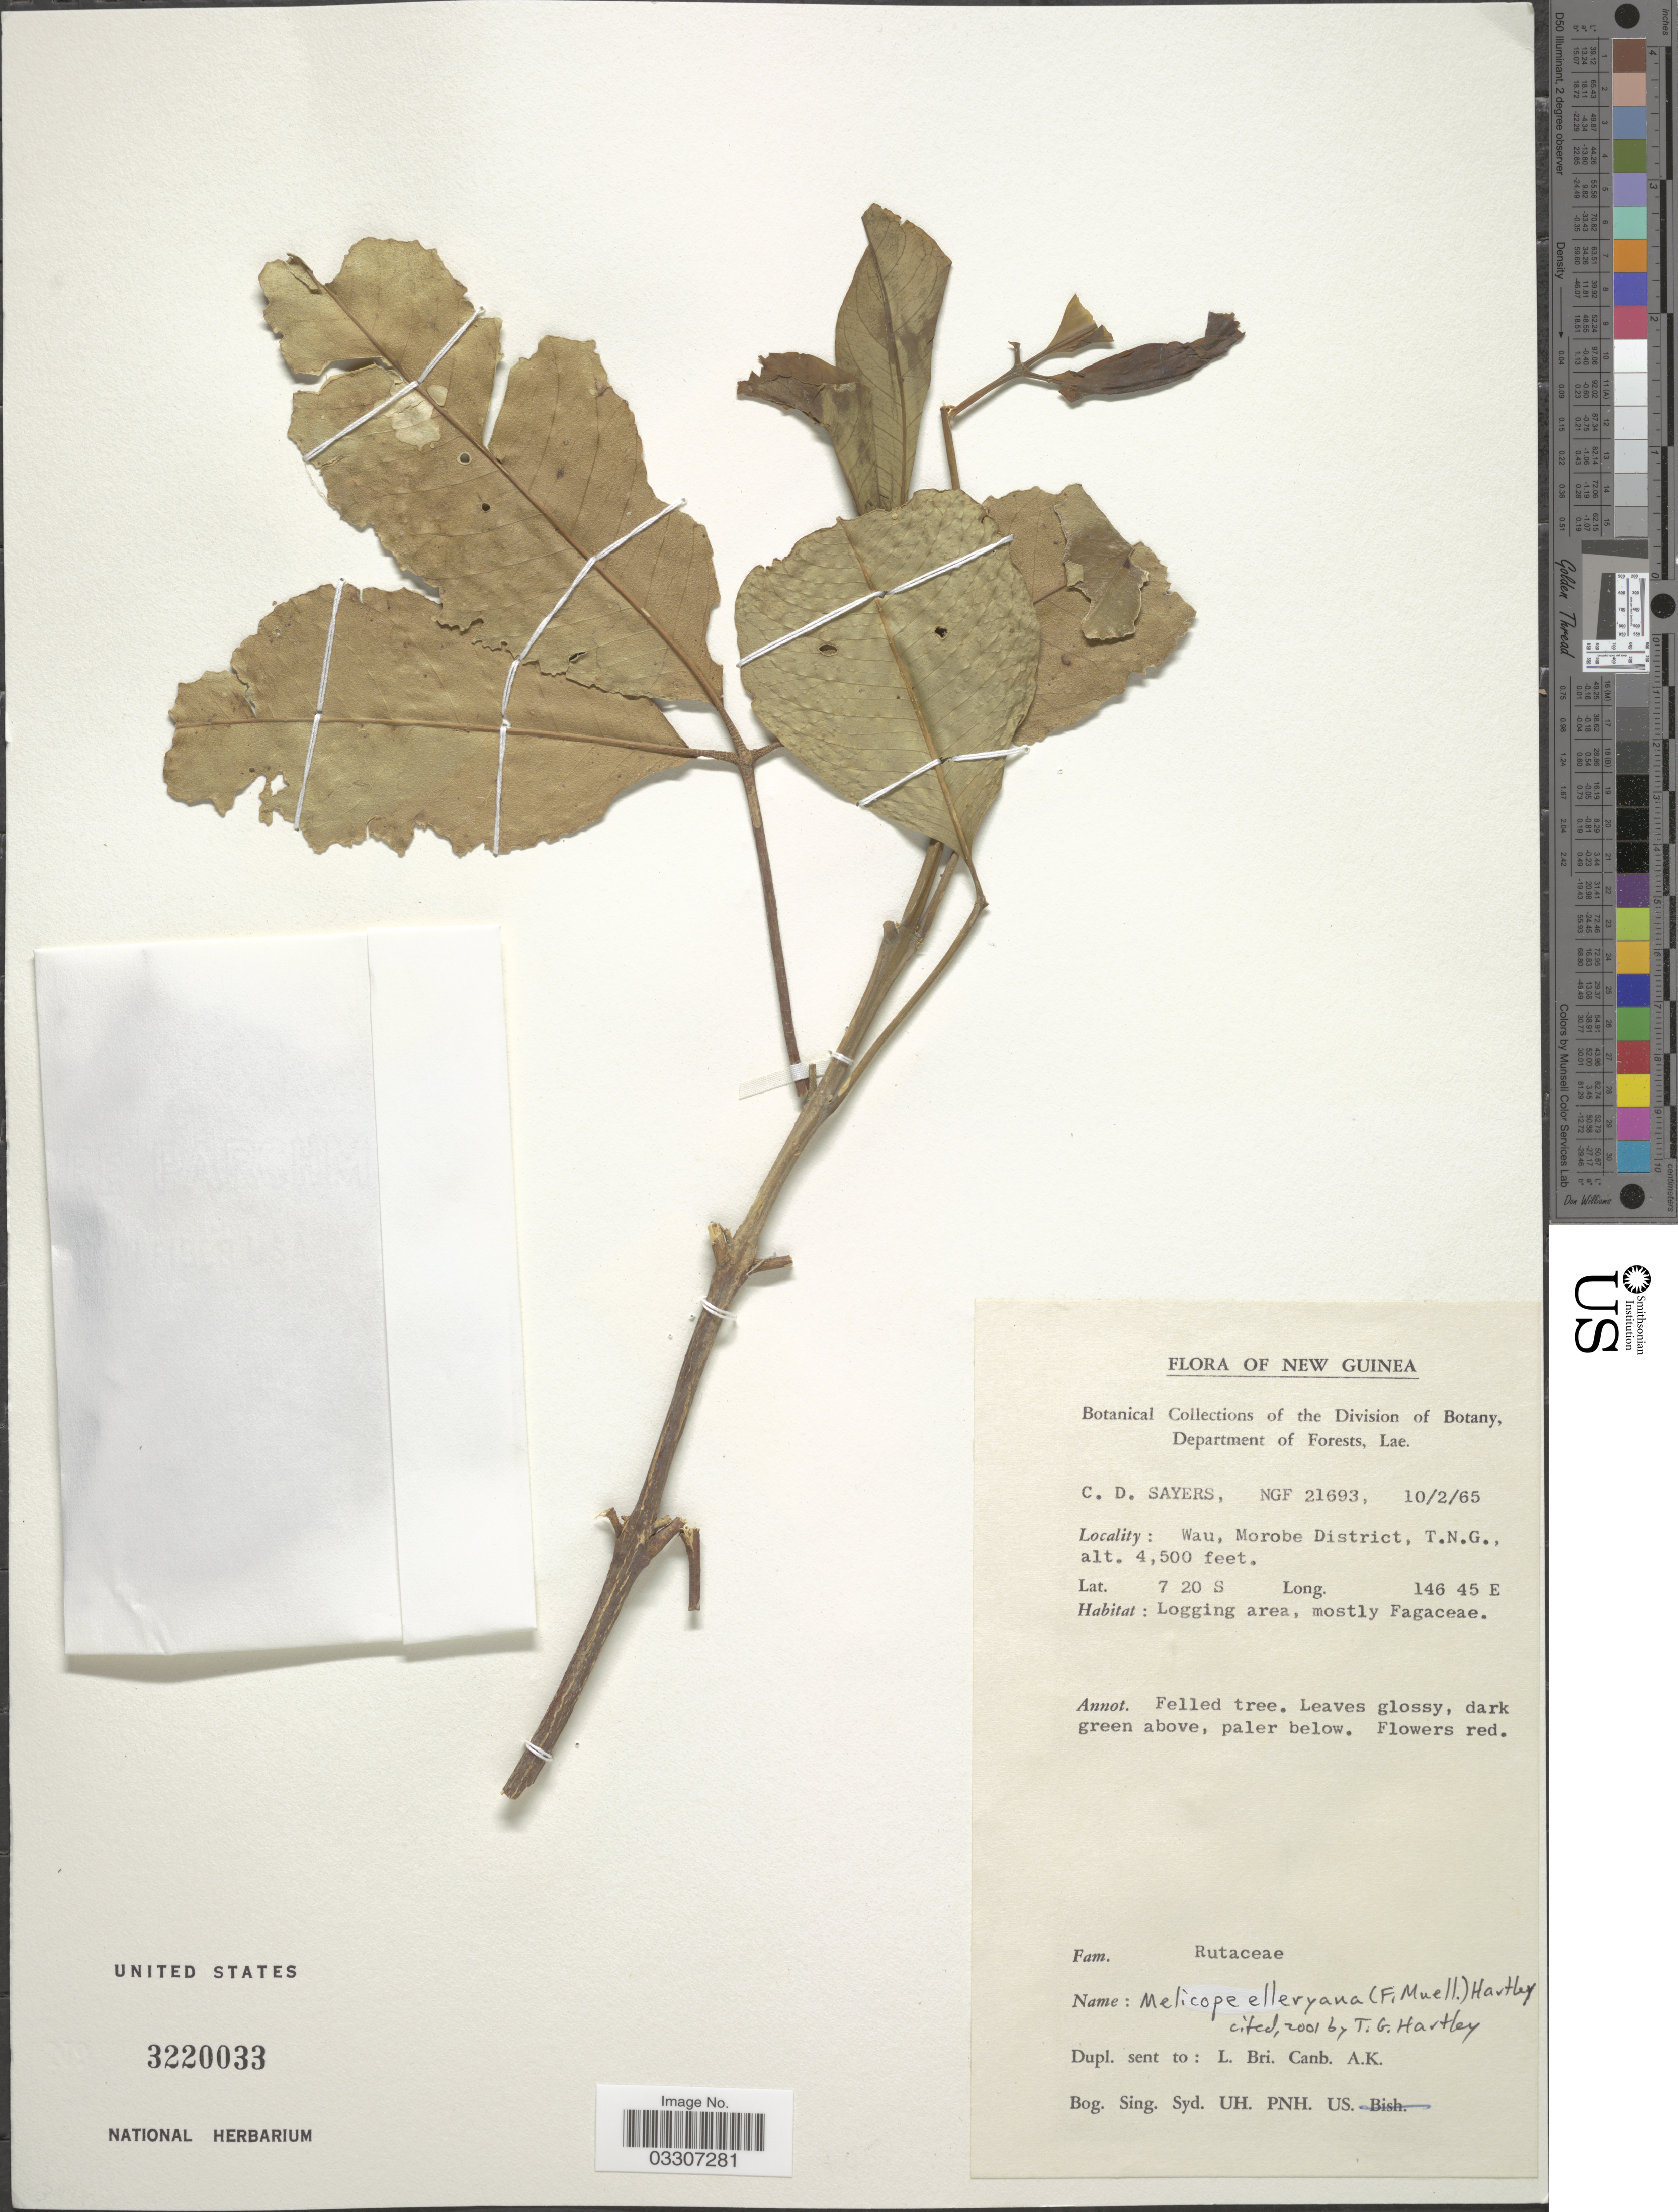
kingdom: Plantae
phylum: Tracheophyta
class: Magnoliopsida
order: Sapindales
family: Rutaceae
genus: Melicope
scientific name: Melicope elleryana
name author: (F. Muell.) T.G. Hartley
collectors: C. Sayers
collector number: NGF 21693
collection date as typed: Transcribed d/m/y: 10/2/65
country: Papua New Guinea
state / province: Morobe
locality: New Guinea. Wau, Morobe District, T. N. G.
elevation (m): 1372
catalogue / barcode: US 3220033